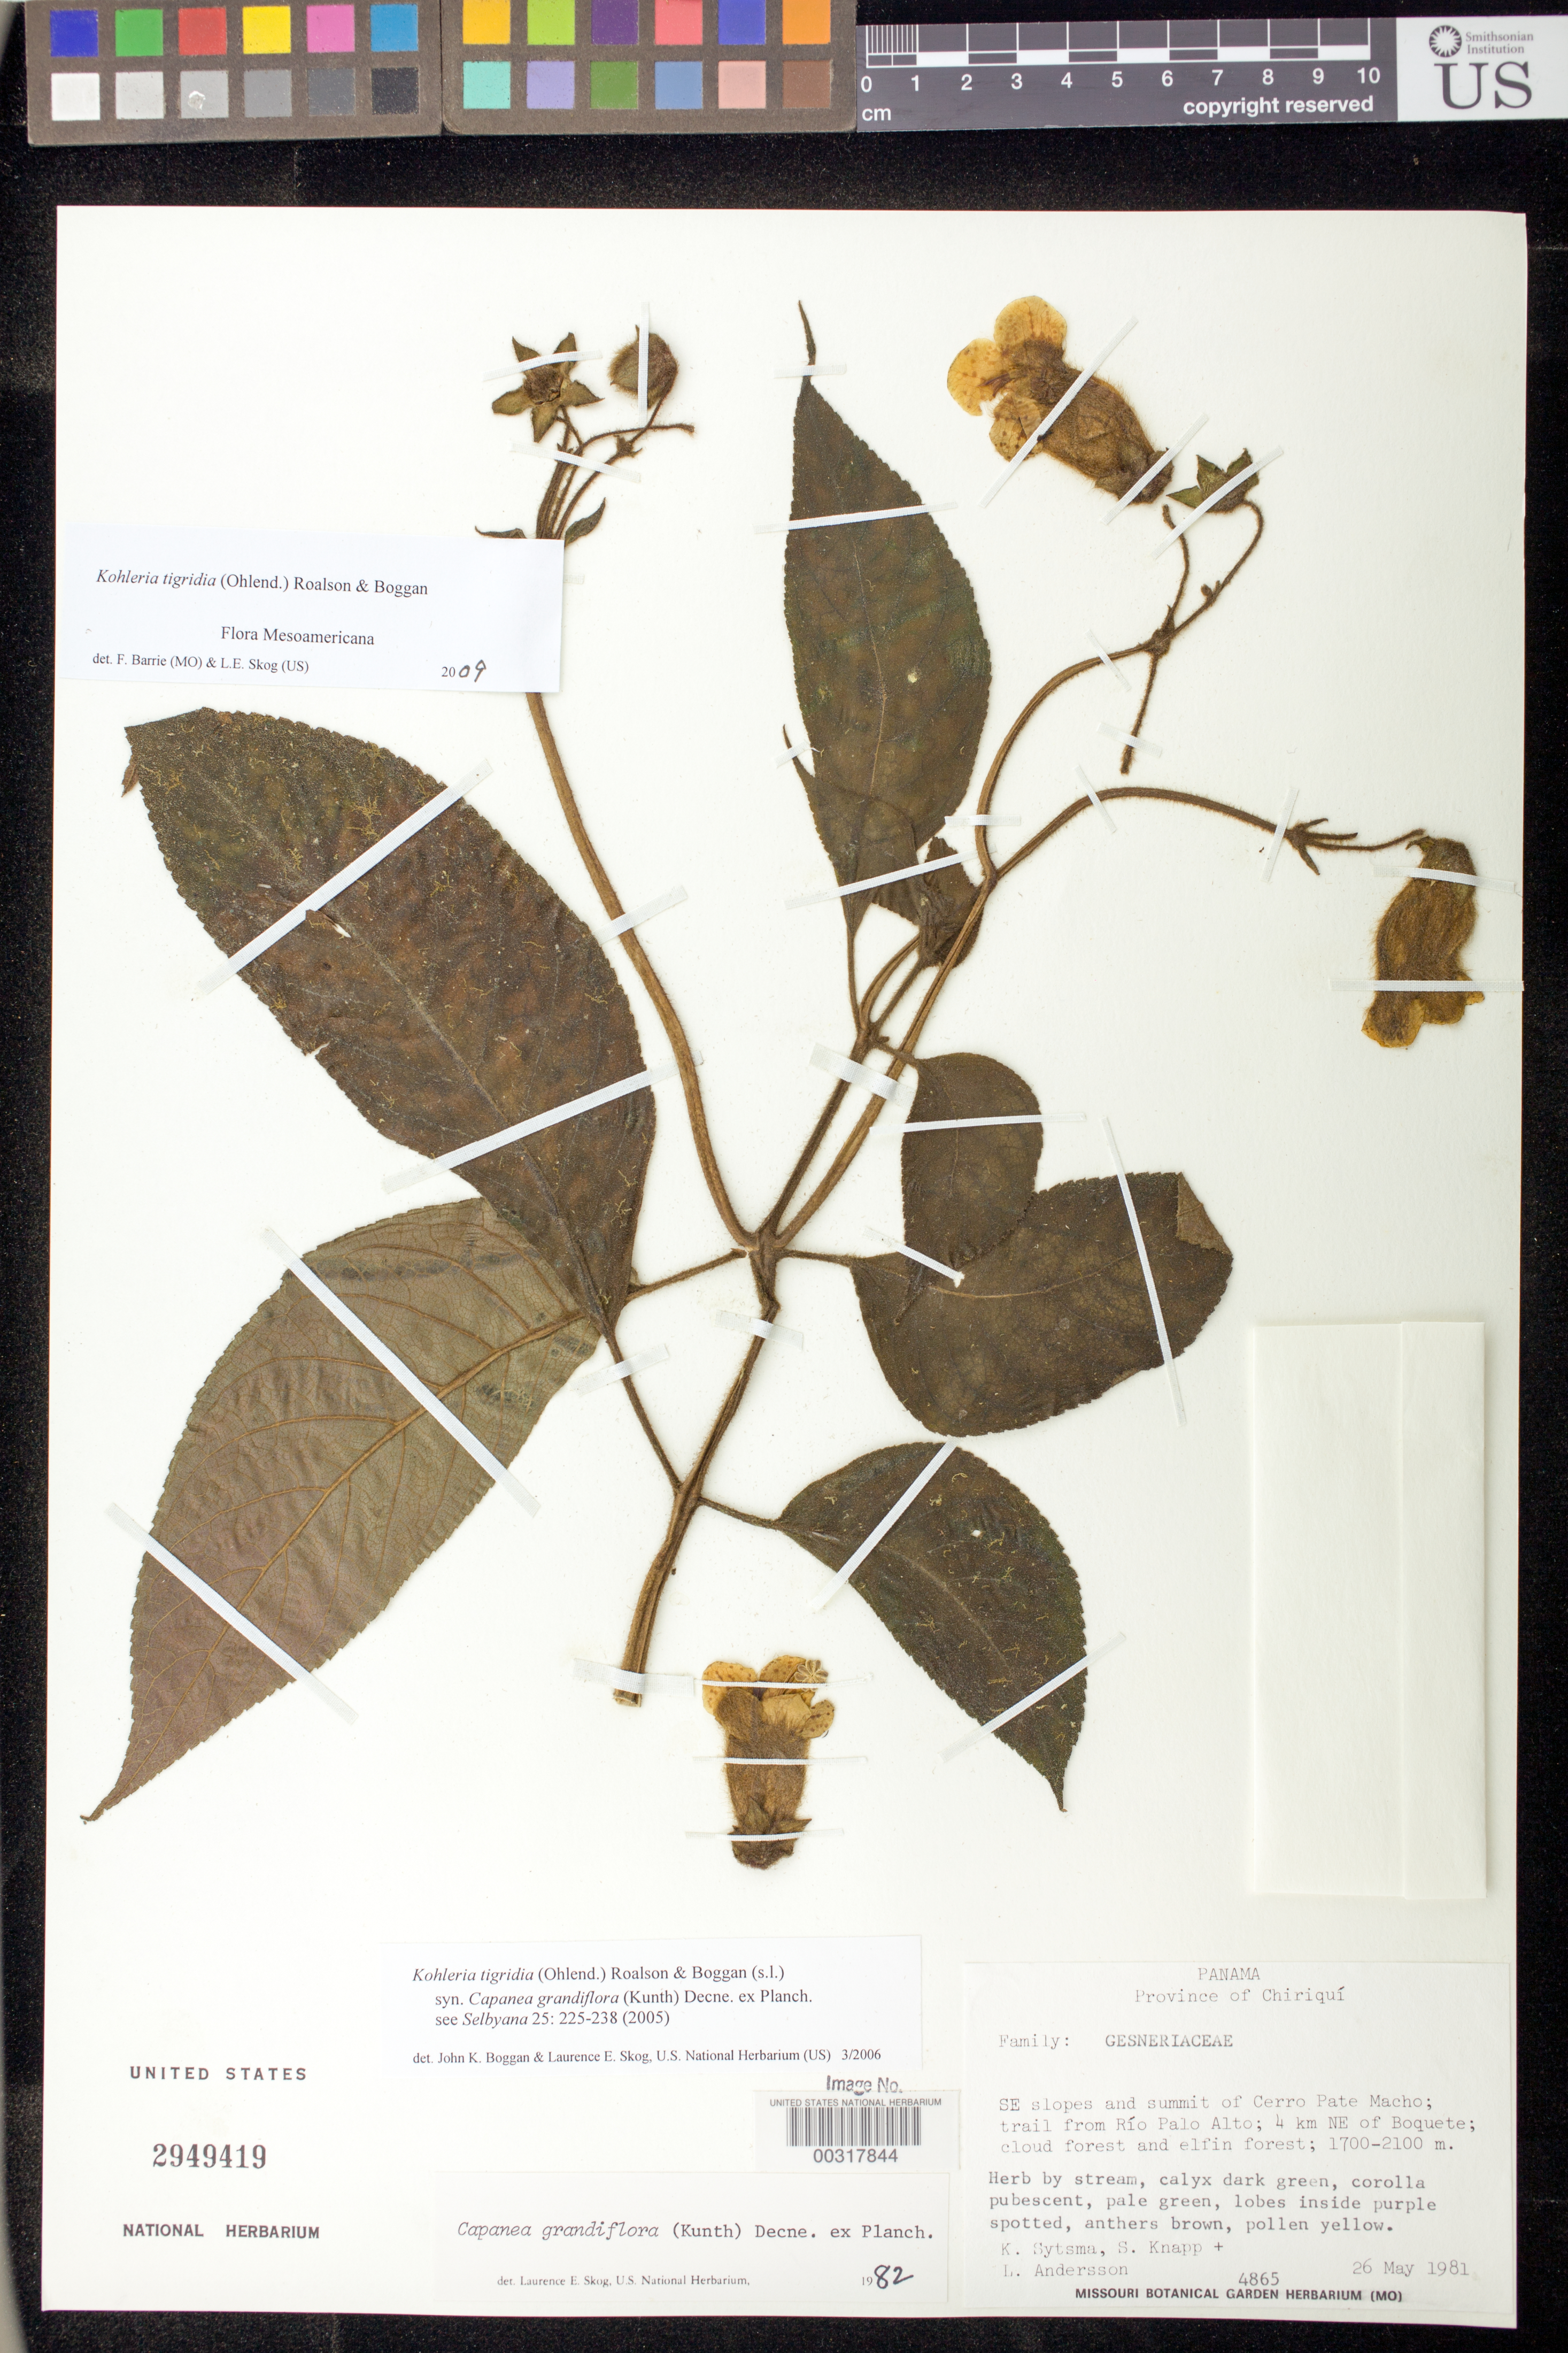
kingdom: Plantae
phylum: Tracheophyta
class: Magnoliopsida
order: Lamiales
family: Gesneriaceae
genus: Kohleria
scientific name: Kohleria tigridia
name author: (Ohlend.) Roalson & Boggan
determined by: Boggan, J. K.; Skog, L. E.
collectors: K. J. Sytsma, S. Knapp & L. Andersson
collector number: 4865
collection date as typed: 26 May 1981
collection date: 1981-05-26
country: Panama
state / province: Chiriquí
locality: SE slopes and summit of Cerro Pate Macho, trail from Rio Palo Alto, 4 km NE of Boquete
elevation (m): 1700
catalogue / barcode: US 2949419